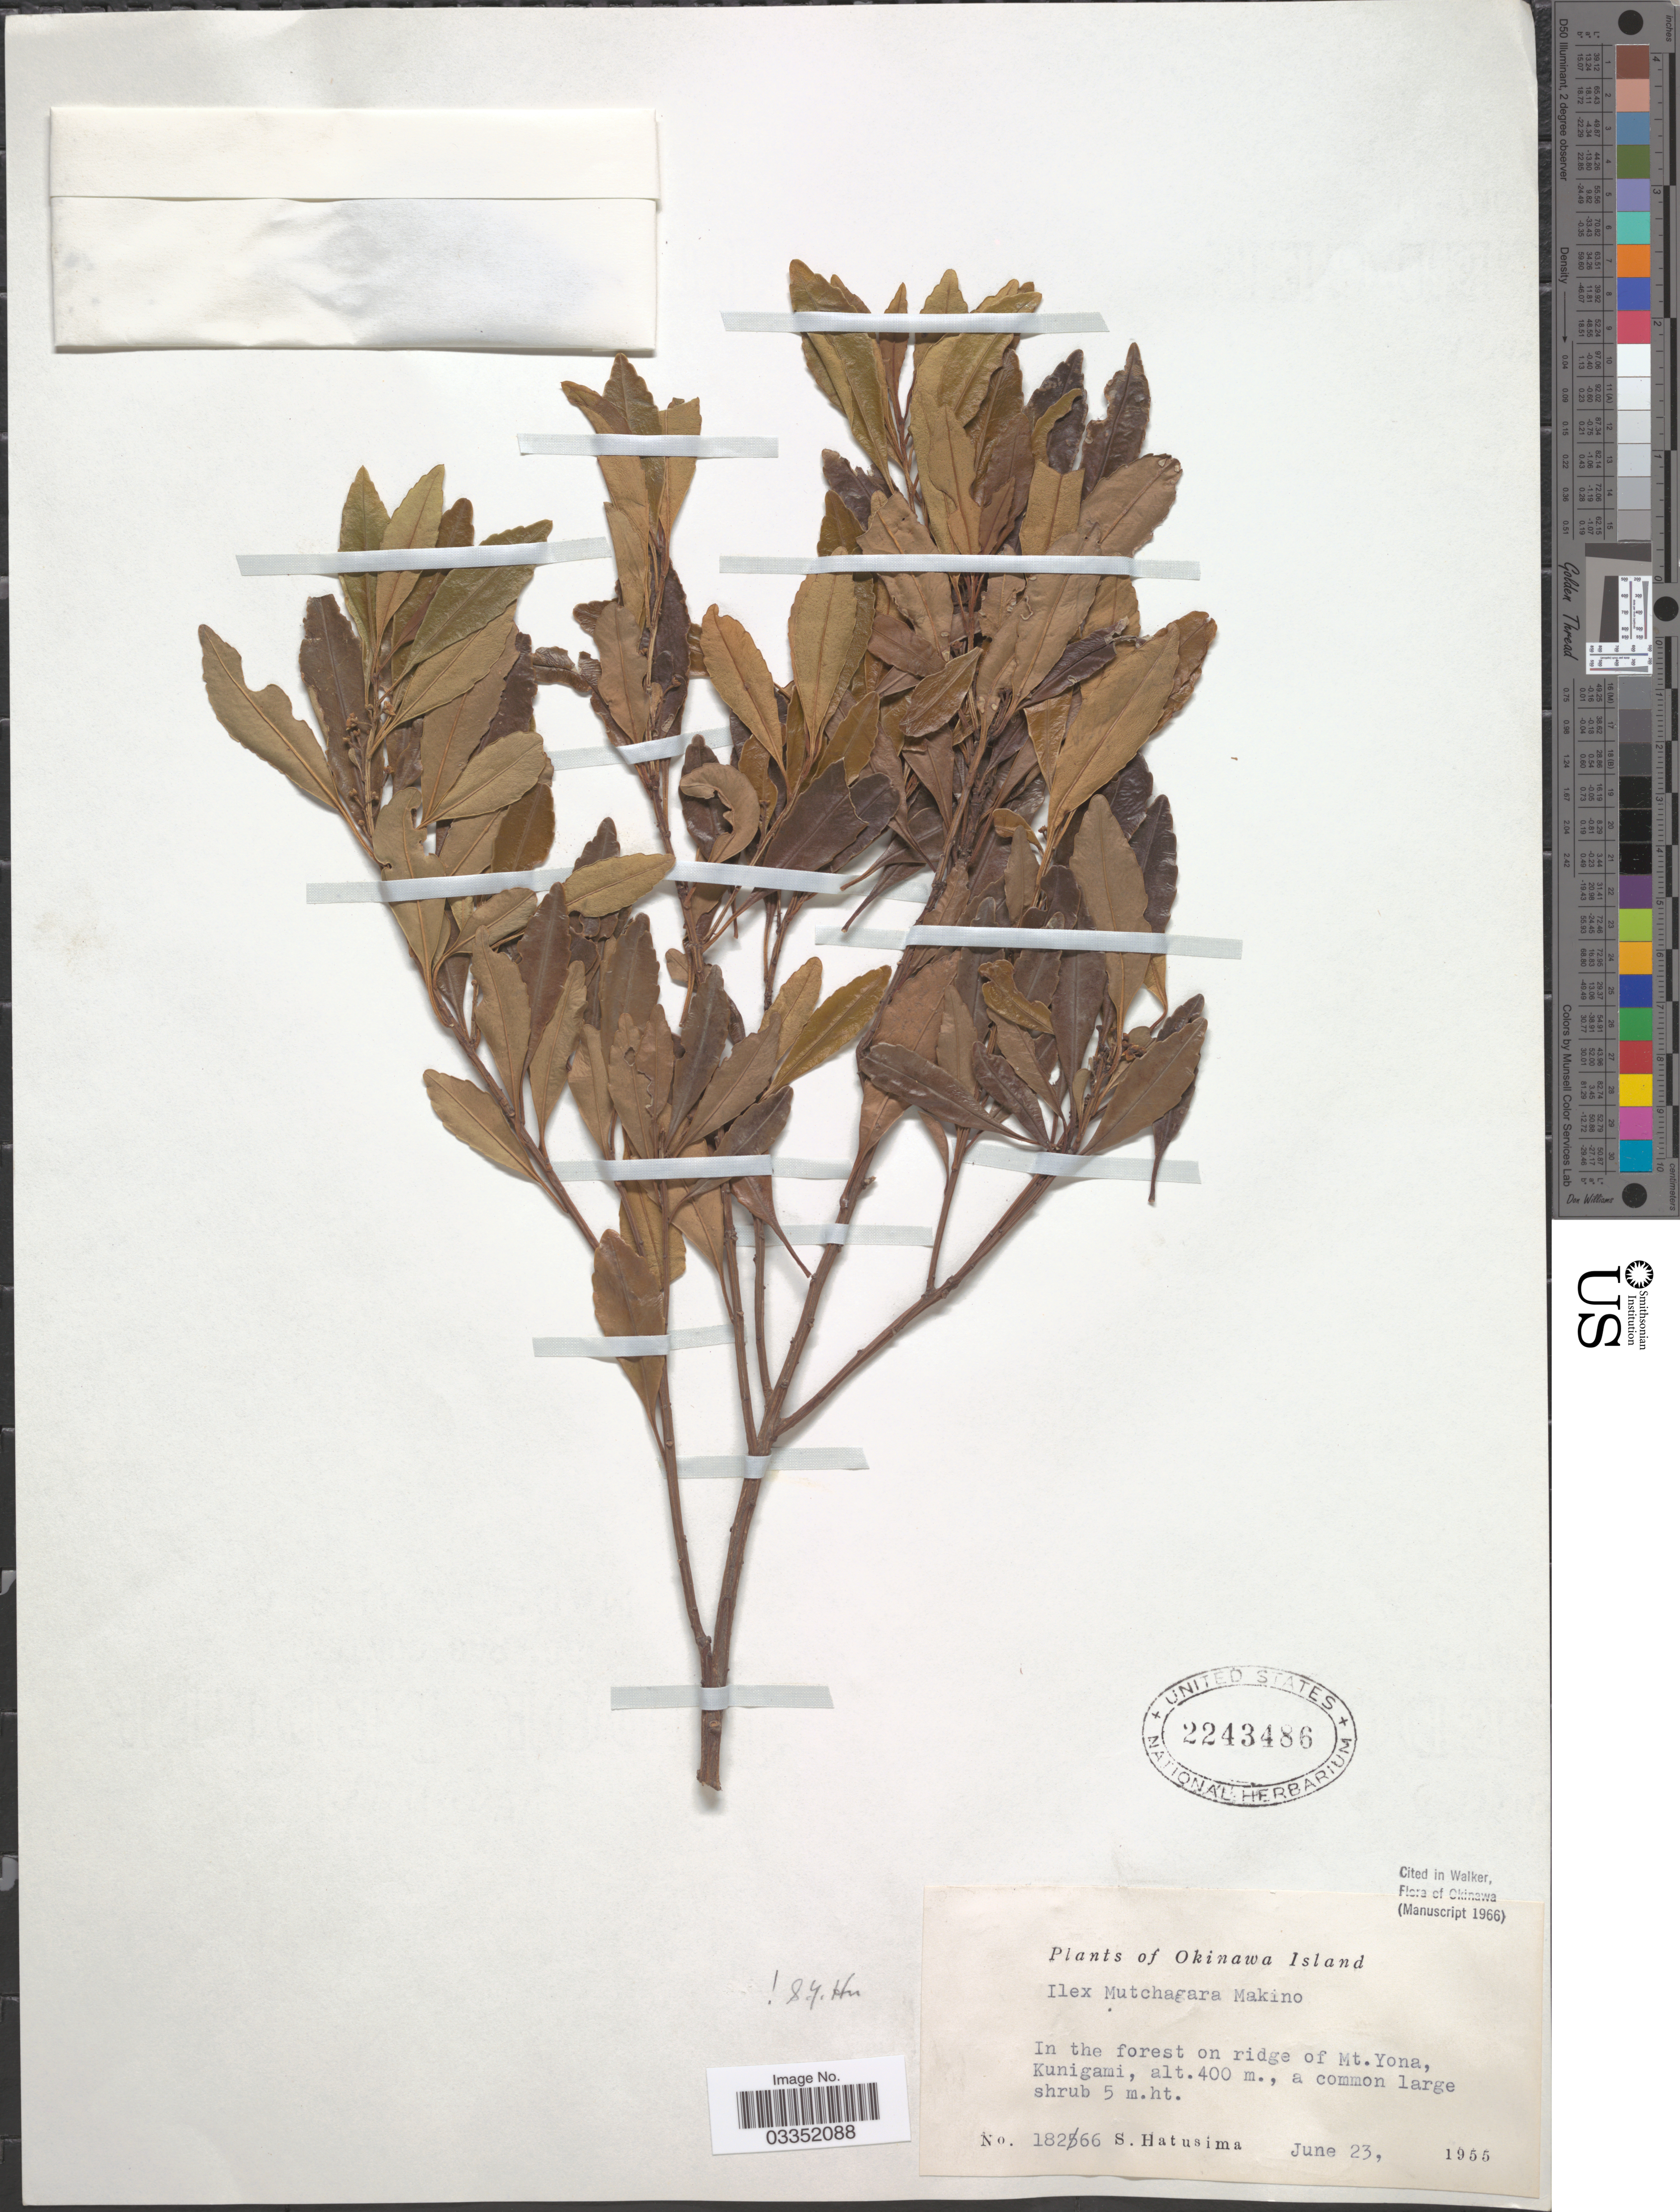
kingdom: Plantae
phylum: Tracheophyta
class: Magnoliopsida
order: Aquifoliales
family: Aquifoliaceae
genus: Ilex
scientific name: Ilex mutchagara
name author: Makino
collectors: S. Hatusima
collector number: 18266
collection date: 1955-06-23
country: Japan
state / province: Okinawa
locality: Okinawa Island. In the forest on ridge of Mt. Yona, Kunigami.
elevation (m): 400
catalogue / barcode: US 2243486